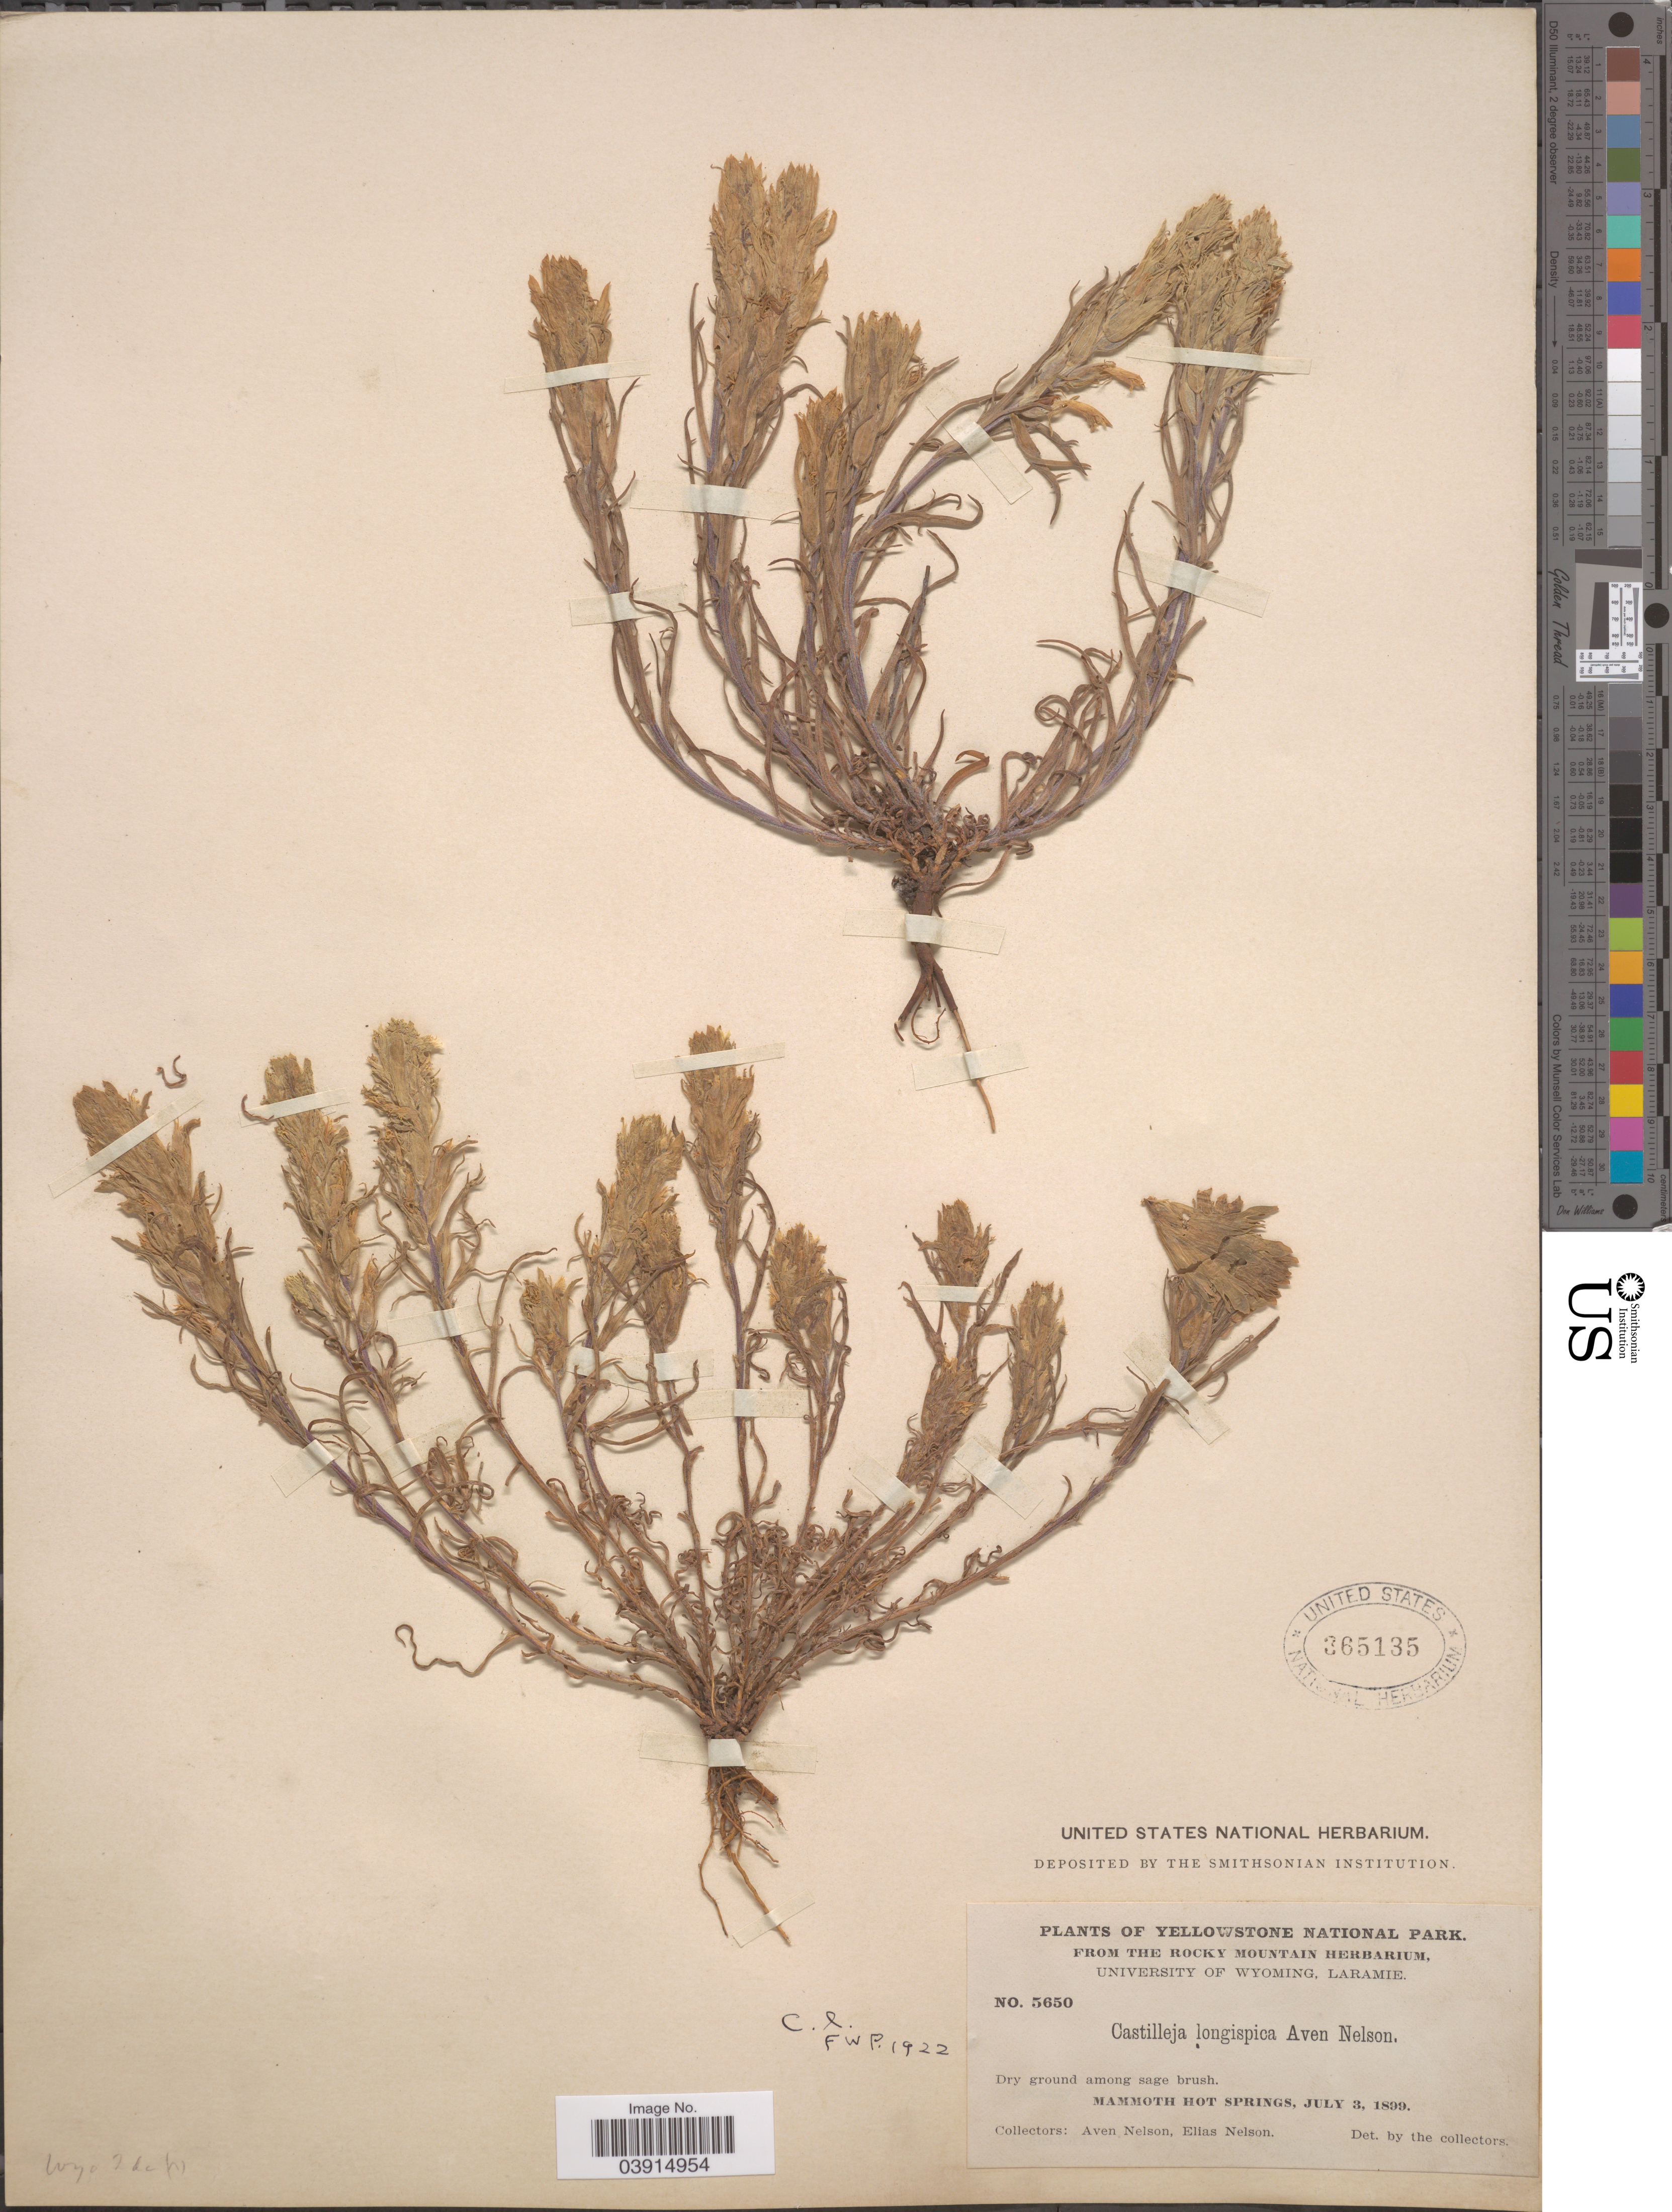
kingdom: Plantae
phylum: Tracheophyta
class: Magnoliopsida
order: Lamiales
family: Orobanchaceae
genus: Castilleja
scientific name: Castilleja sp.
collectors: A. Nelson & E. Nelson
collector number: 5650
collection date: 1899-07-03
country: United States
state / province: Wyoming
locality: Yellowstone National Park. Dry ground among sage brush. Mammoth Hot Springs.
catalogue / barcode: US 365135